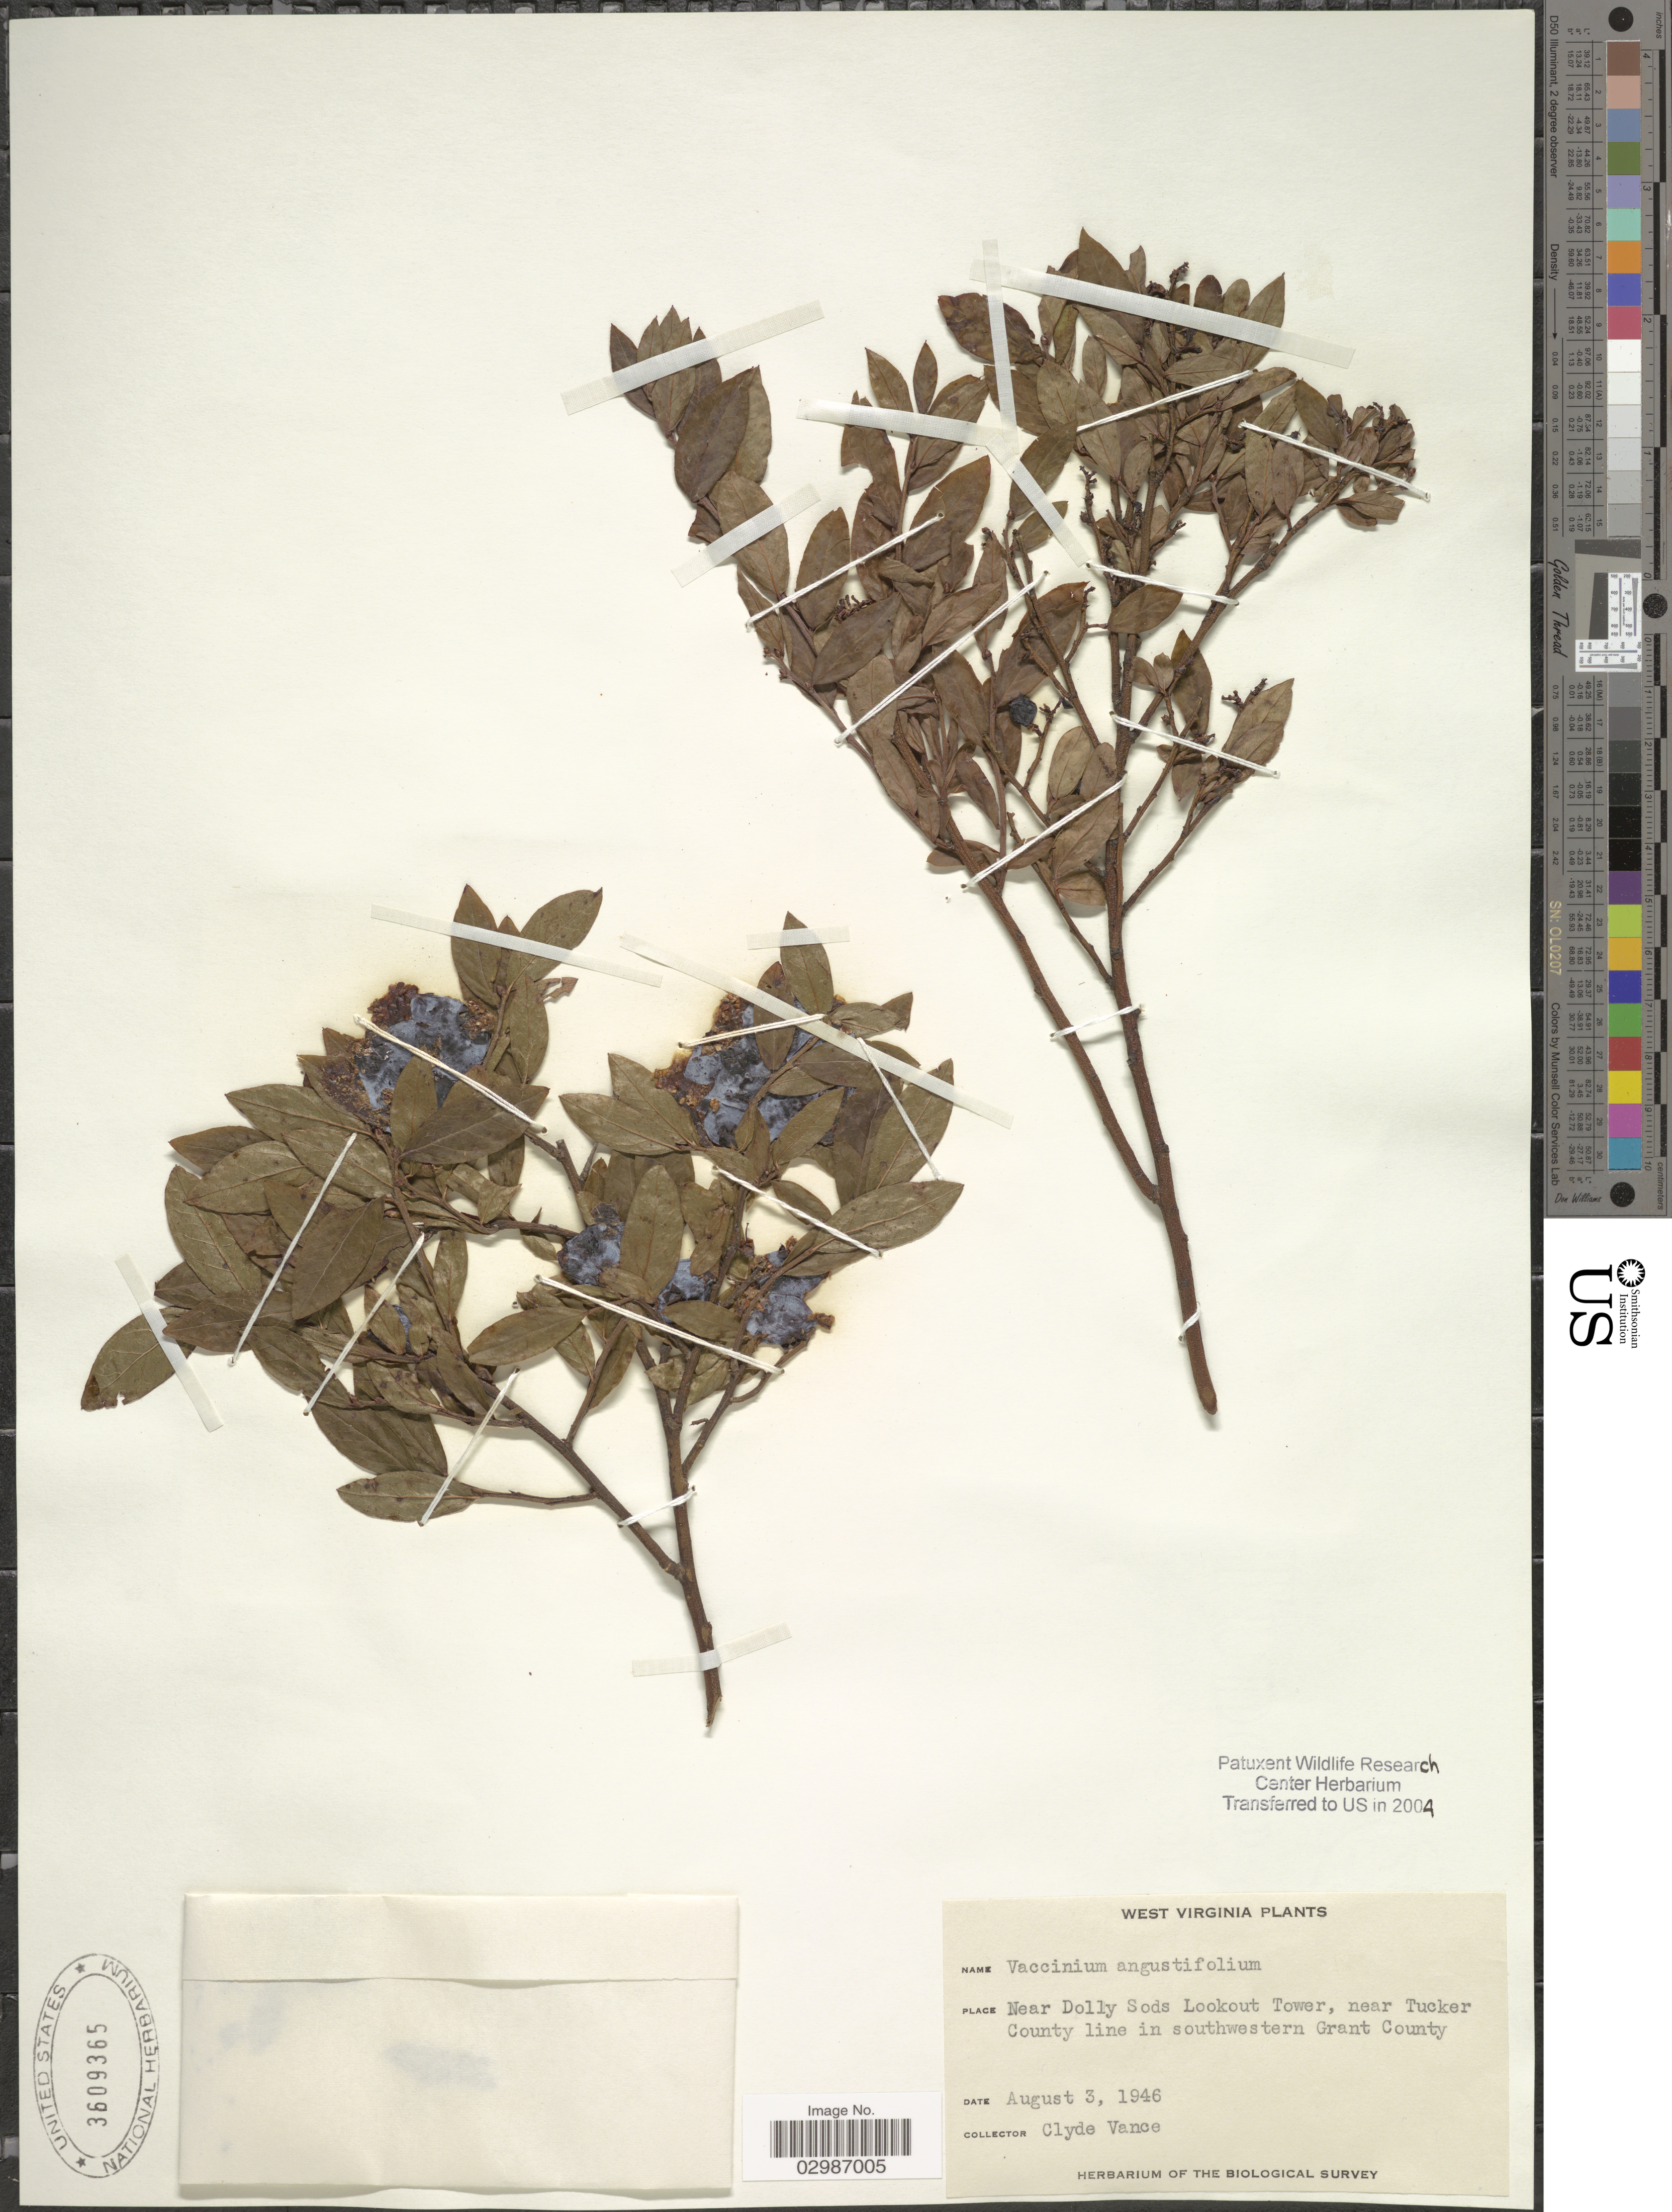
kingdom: Plantae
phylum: Tracheophyta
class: Magnoliopsida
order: Ericales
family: Ericaceae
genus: Vaccinium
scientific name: Vaccinium angustifolium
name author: Aiton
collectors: C. Vance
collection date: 1946-08-03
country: United States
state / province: West Virginia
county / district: Grant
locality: Near Dolly Sods Lookout Tower, near Tucker County line in southwestern Grant County.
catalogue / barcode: US 3609365